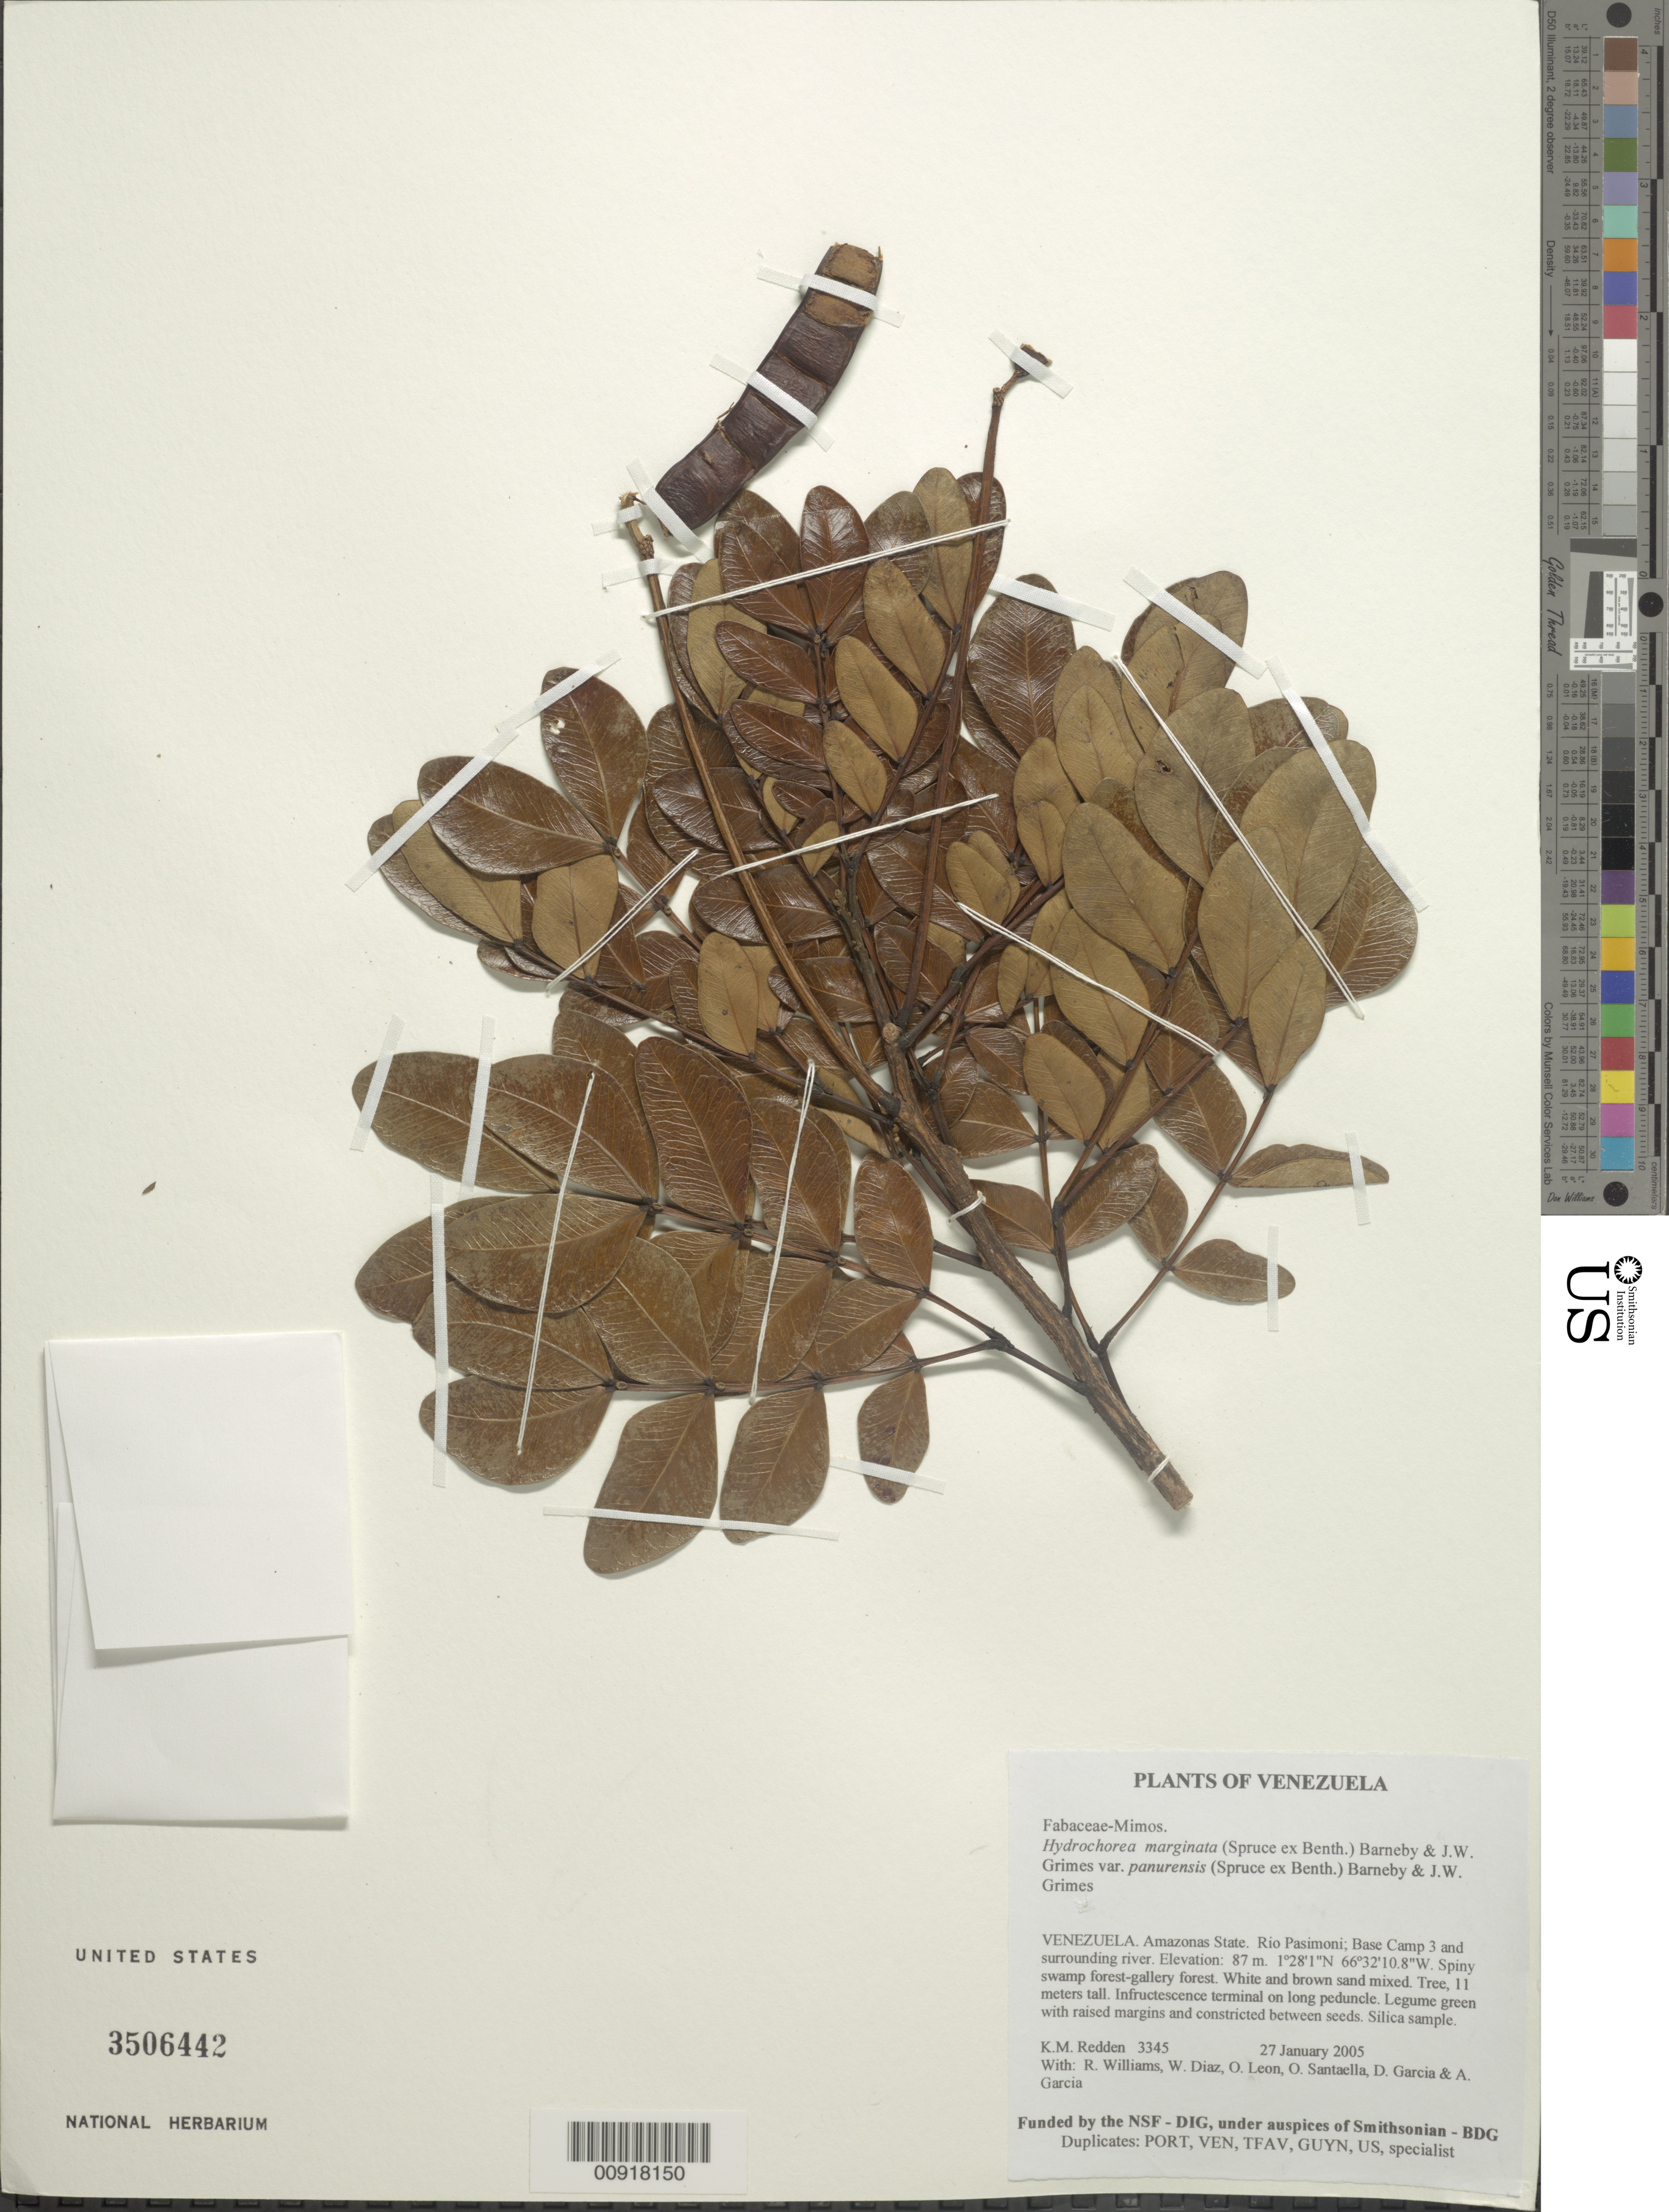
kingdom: Plantae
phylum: Tracheophyta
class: Magnoliopsida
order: Fabales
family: Fabaceae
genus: Hydrochorea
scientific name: Hydrochorea panurensis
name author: (Spruce ex Benth.) M.V.B. Soares et al.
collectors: K. M. Redden, R. Williams, W. Díaz P., O. León, O. Santaella, D. Garcia & A. Garcia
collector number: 3345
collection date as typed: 27 January 2005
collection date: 2005-01-27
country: Venezuela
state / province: Amazonas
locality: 04 - Rio Pasimoni; Base Camp 3 and surrounding river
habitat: Spiny swamp forest-gallery forest. White and brown sand mixed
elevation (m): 87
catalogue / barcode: US 3506442